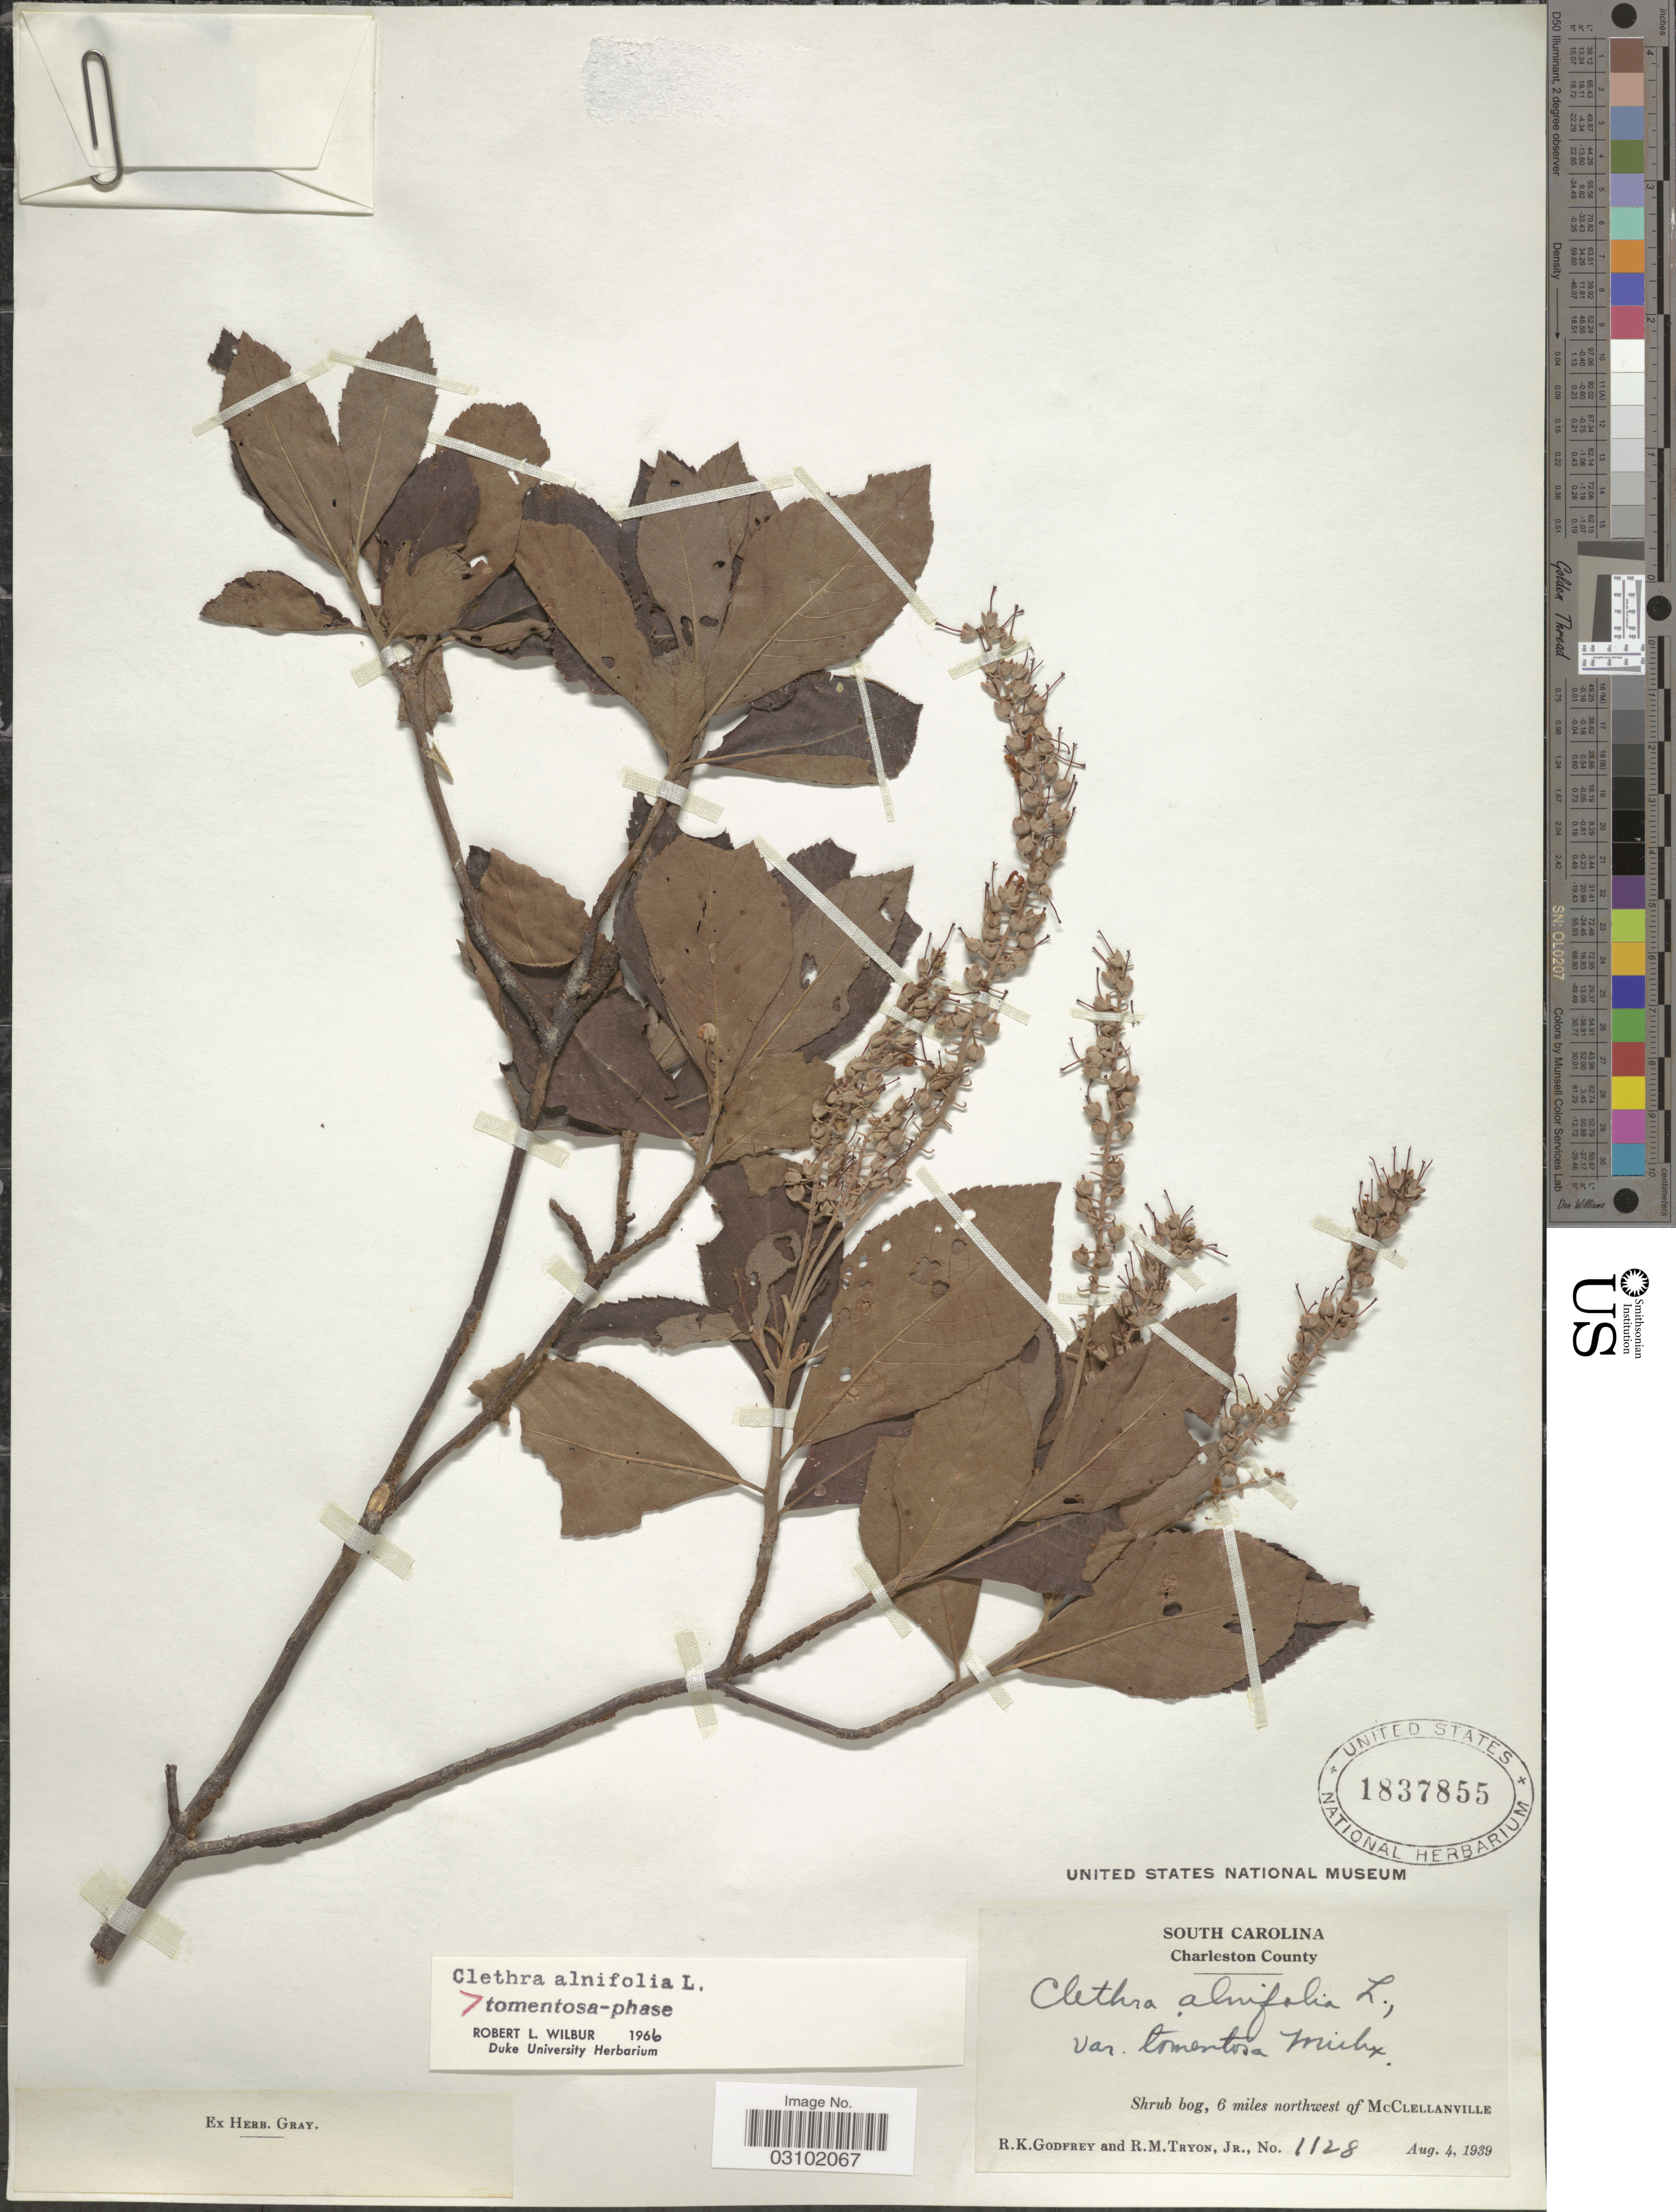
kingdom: Plantae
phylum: Tracheophyta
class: Magnoliopsida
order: Ericales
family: Clethraceae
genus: Clethra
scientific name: Clethra alnifolia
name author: L.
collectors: R. K. Godfrey & R. Tryon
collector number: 1128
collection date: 1939-08-04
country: United States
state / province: South Carolina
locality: Charleston County, 6 miles northwest of McClellanville.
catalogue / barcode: US 1837855